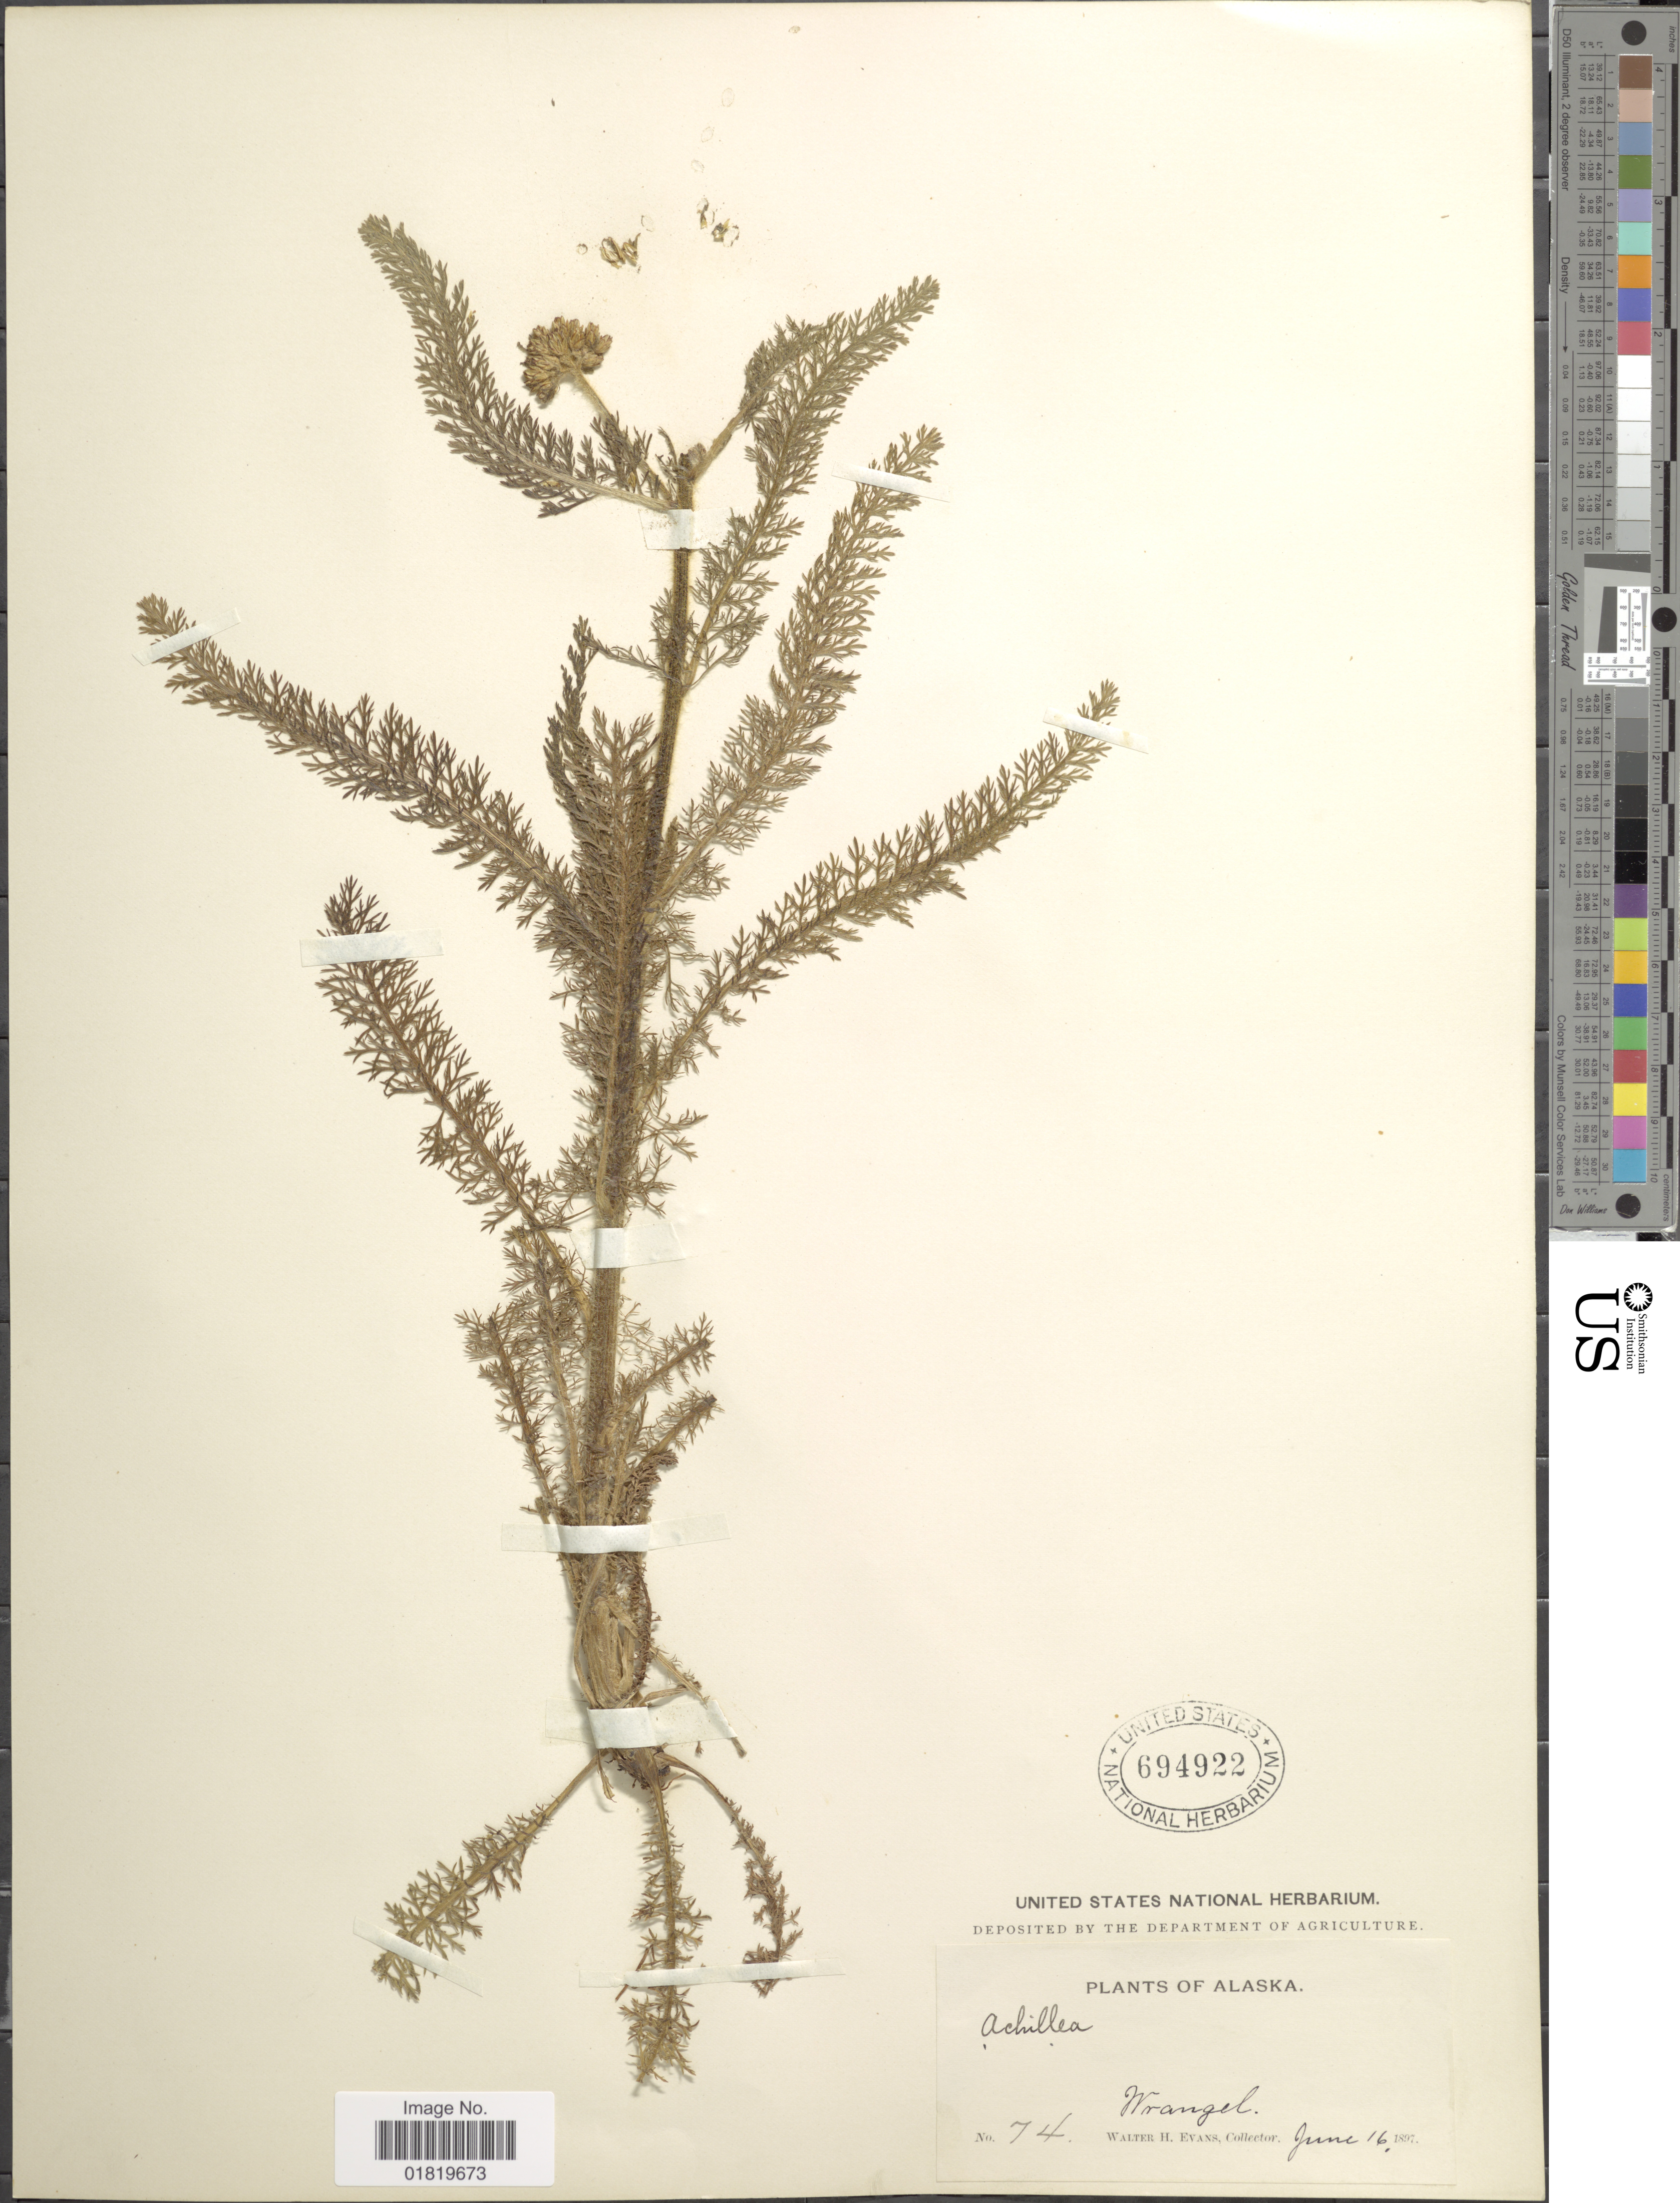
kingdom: Plantae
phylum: Tracheophyta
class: Magnoliopsida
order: Asterales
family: Asteraceae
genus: Achillea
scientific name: Achillea borealis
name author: Bong.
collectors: W. H. Evans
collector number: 74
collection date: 1897-06-16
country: United States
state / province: Alaska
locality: Wrangell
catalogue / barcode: US 694922